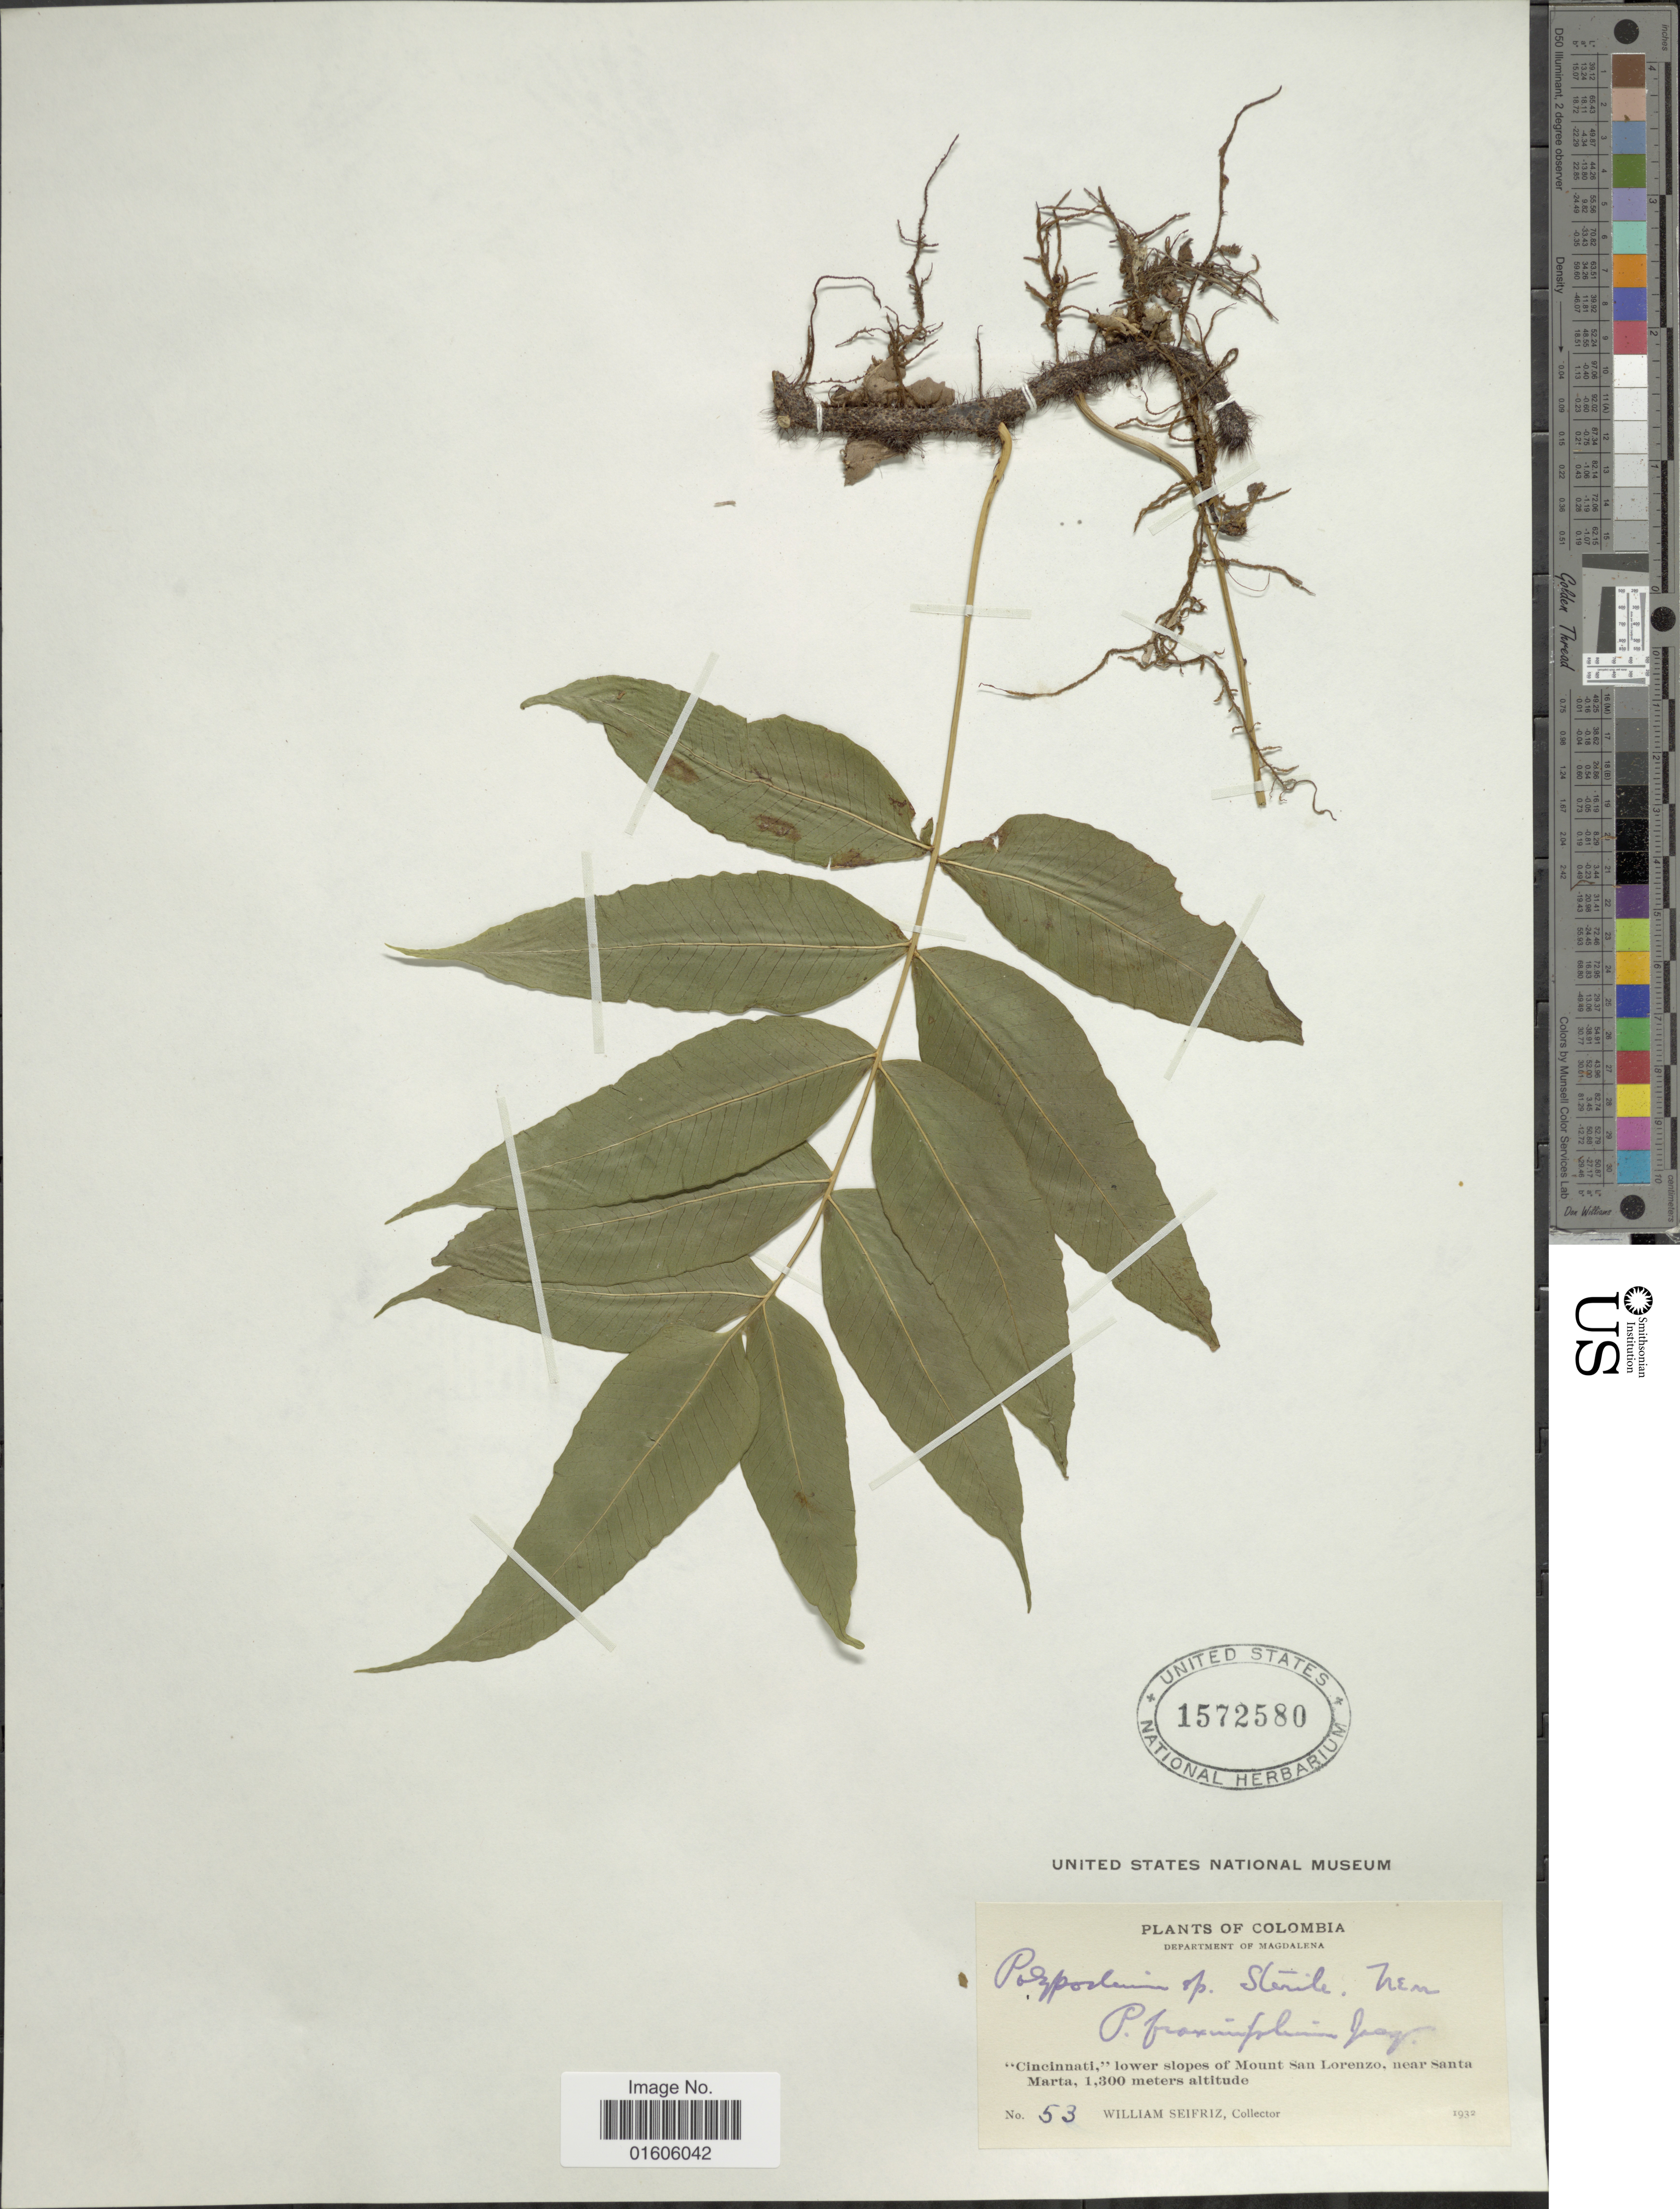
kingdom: Plantae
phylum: Tracheophyta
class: Polypodiopsida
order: Polypodiales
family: Polypodiaceae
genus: Serpocaulon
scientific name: Serpocaulon caceresii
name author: A.R. Sm.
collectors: W. Seifriz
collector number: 53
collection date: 1932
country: Colombia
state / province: Magdalena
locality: Cincinnati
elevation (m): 1300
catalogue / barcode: US 1572580